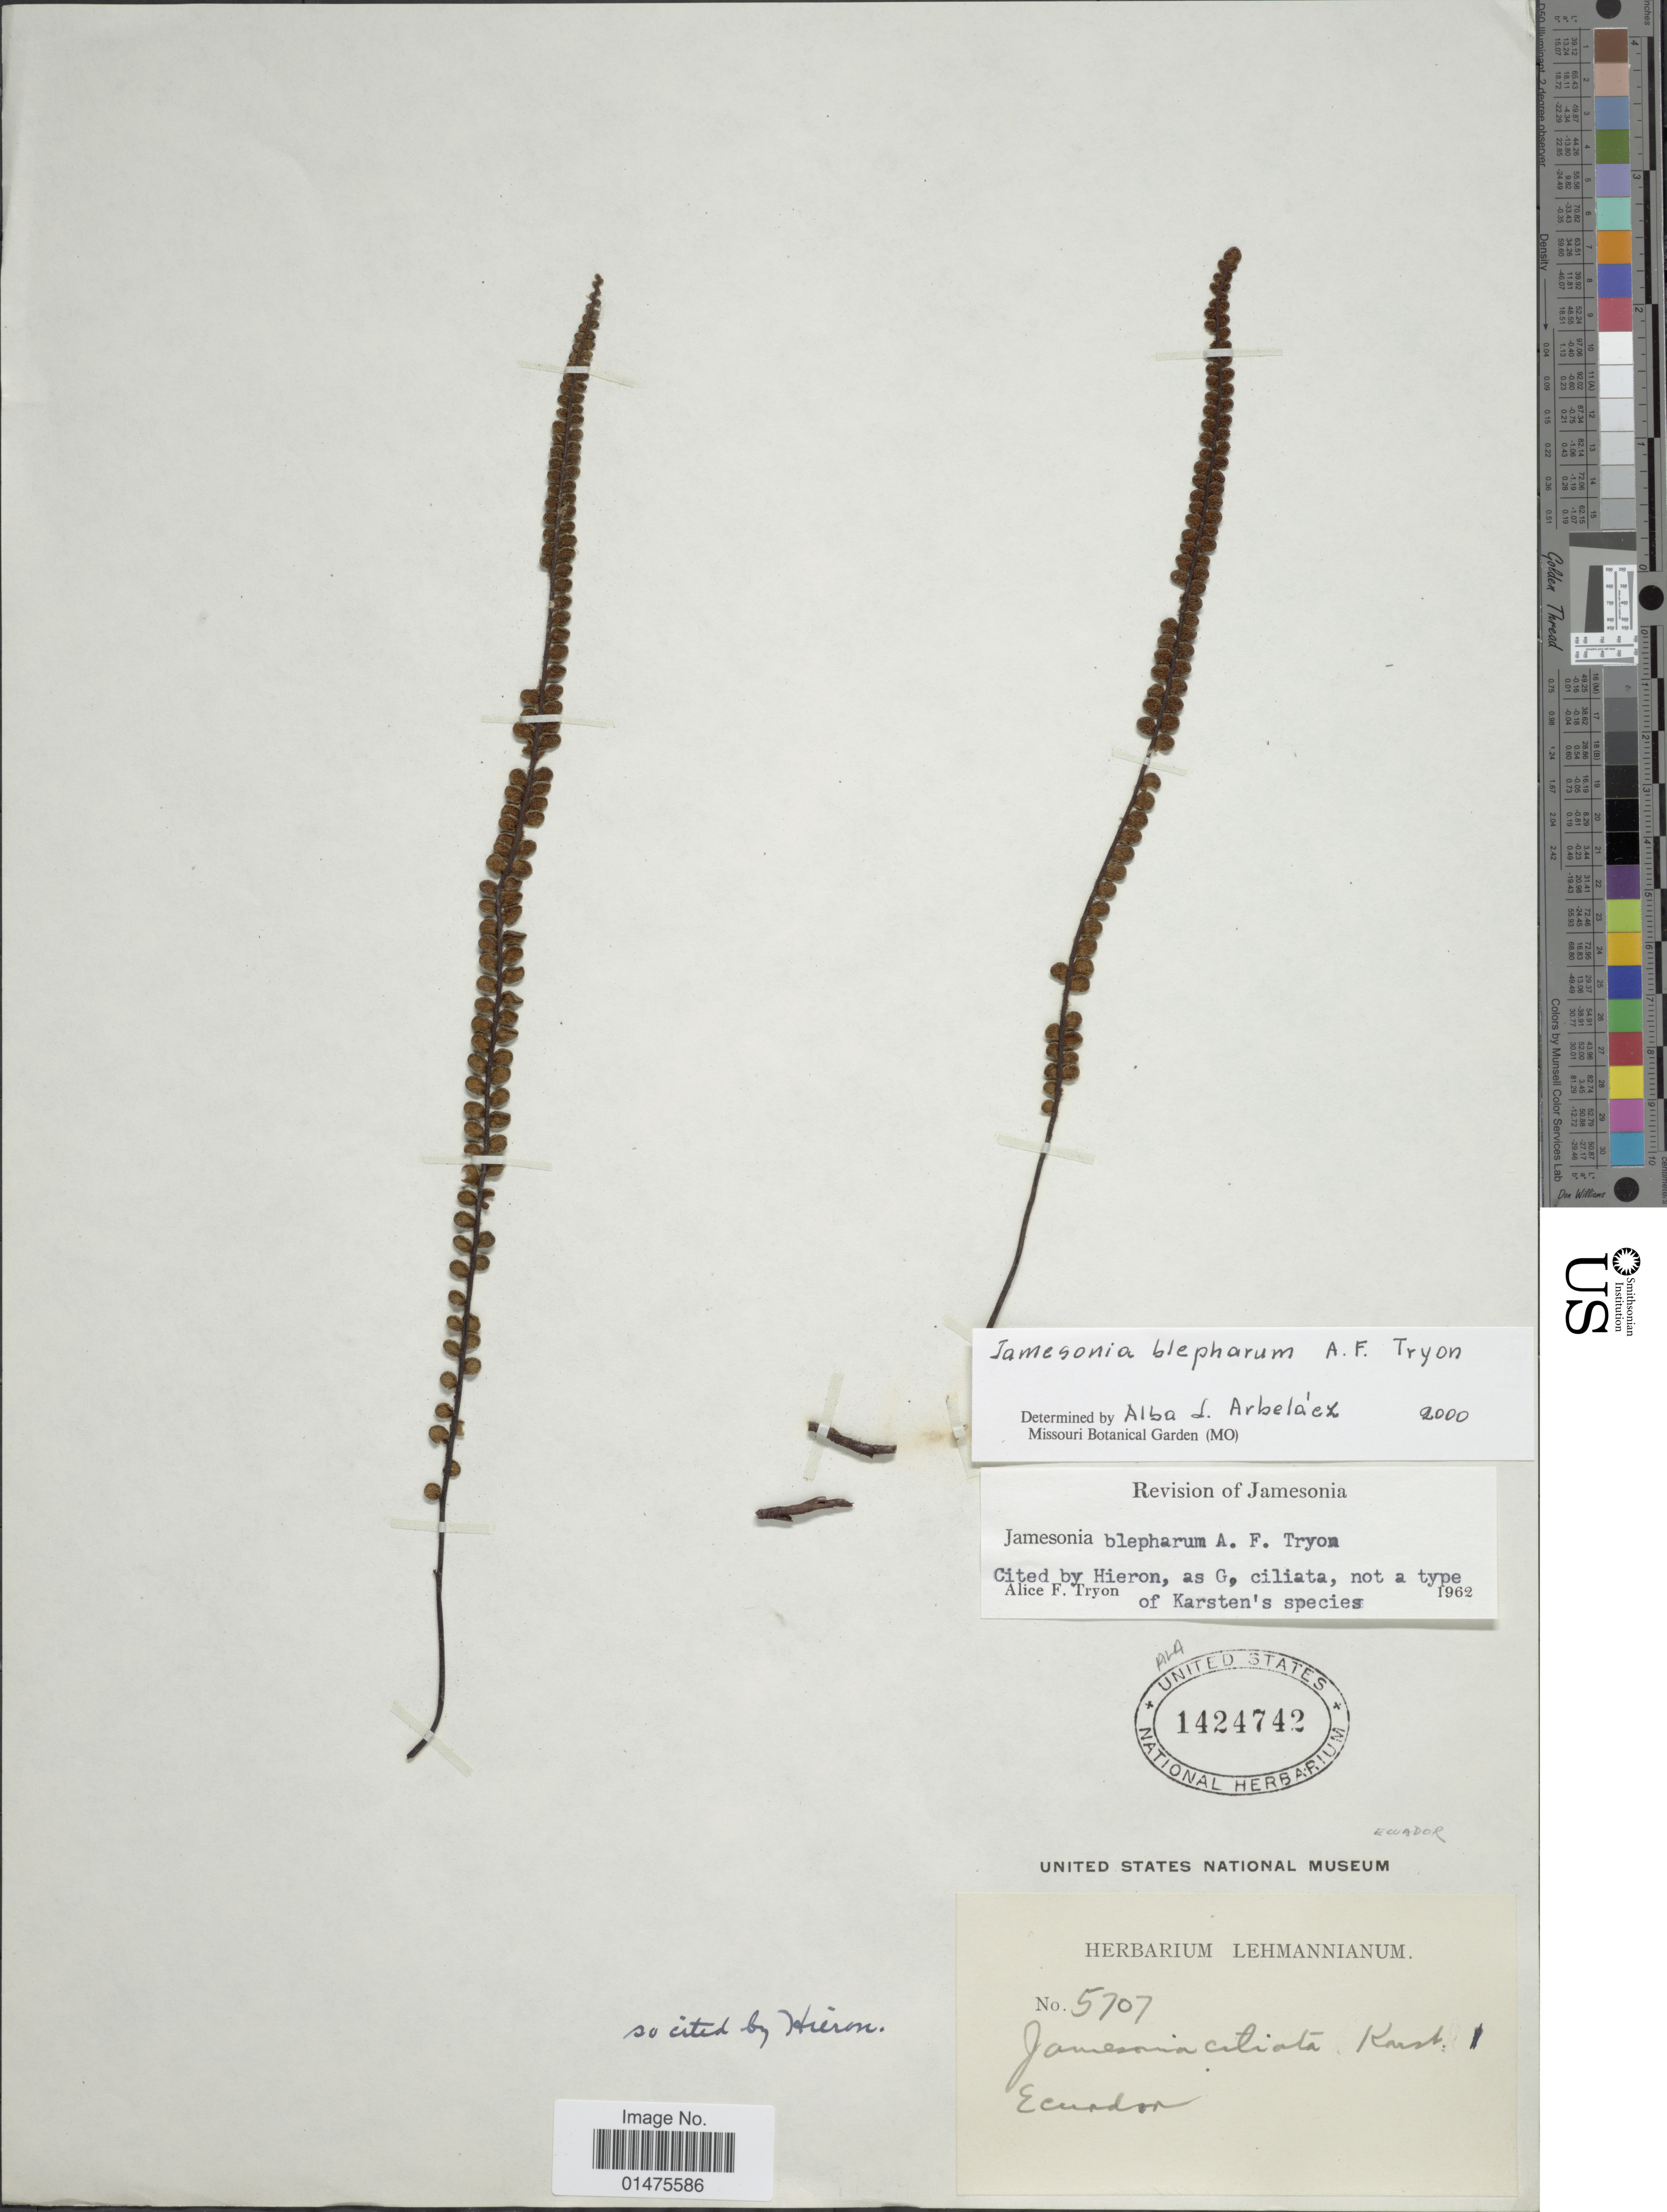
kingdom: Plantae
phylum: Tracheophyta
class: Polypodiopsida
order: Polypodiales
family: Pteridaceae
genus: Jamesonia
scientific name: Jamesonia blepharum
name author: A.F. Tryon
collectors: ex herb. Lehmannianum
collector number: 5707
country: Ecuador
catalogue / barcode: US 1424742